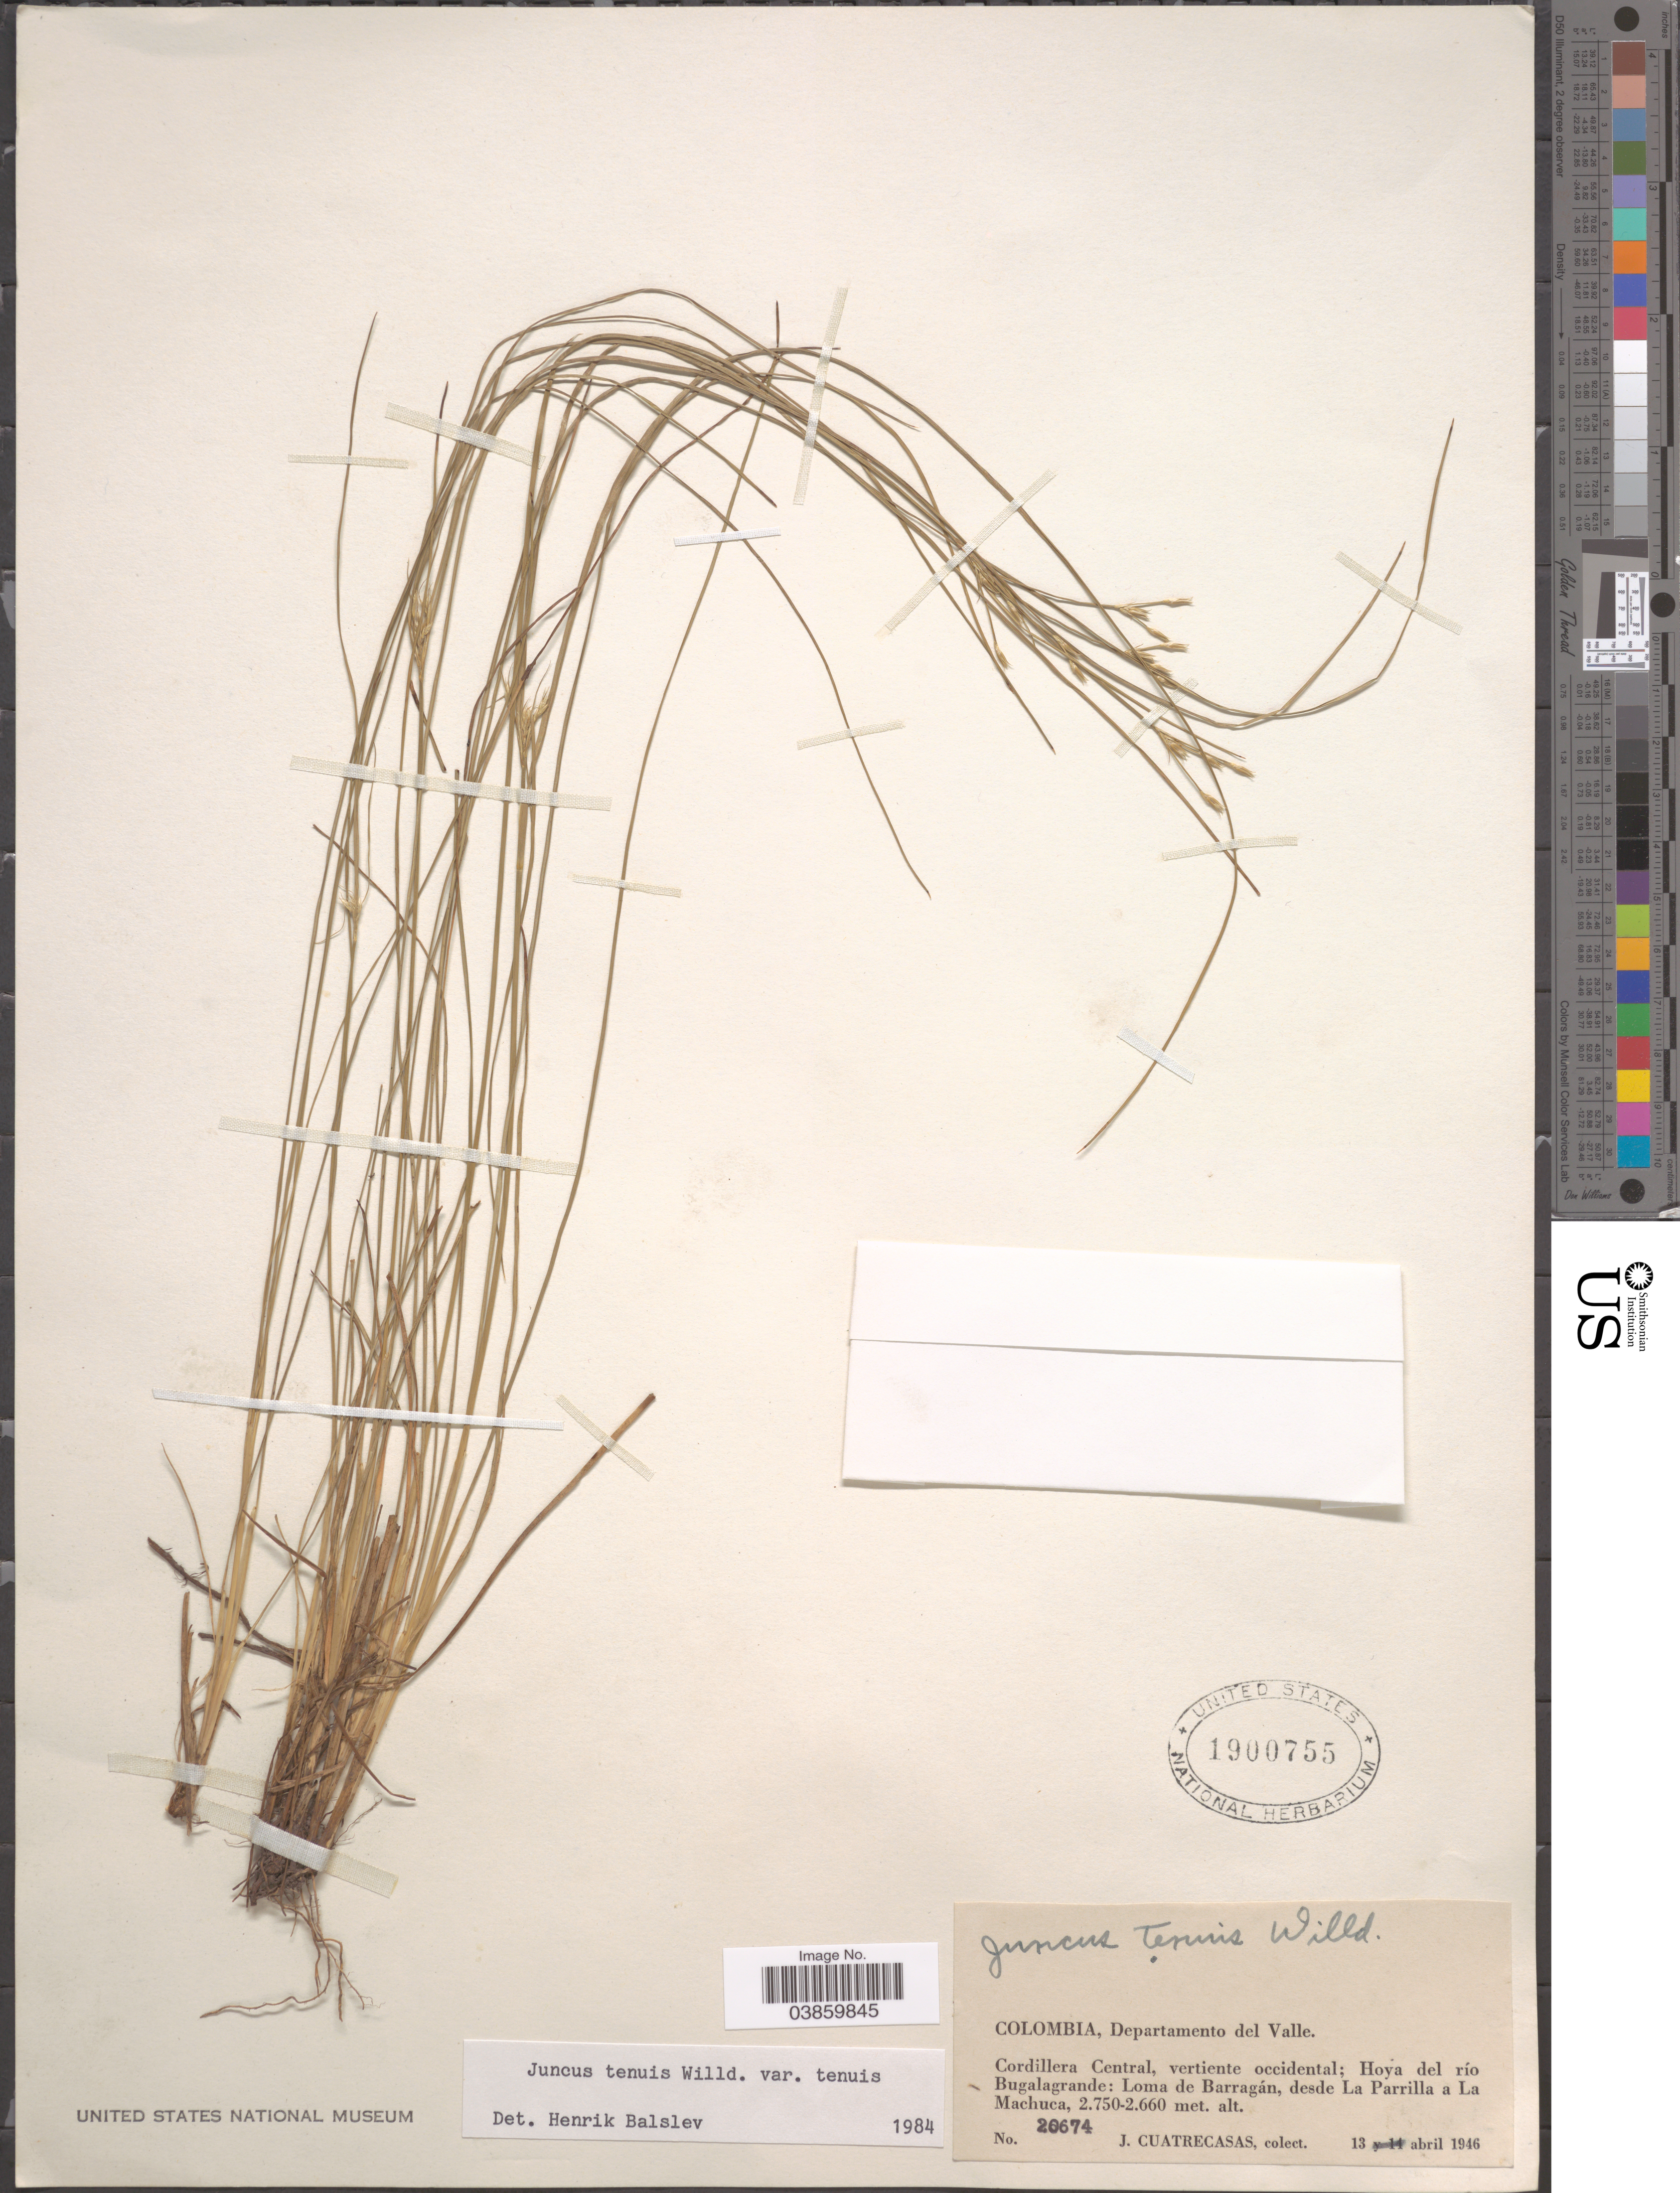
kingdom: Plantae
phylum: Tracheophyta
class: Liliopsida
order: Poales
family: Juncaceae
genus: Juncus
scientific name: Juncus tenuis var. tenuis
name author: Willd.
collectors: J. Cuatrecasas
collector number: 20674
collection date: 1946-04-13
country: Colombia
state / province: Valle del Cauca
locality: Departamento del Valle. Cordillera Central, vertiente occidental; Hoya del río Bugalagrande: Loma de Barragán, desde La Parrilla a La Machuca.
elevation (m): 2660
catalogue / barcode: US 1900755